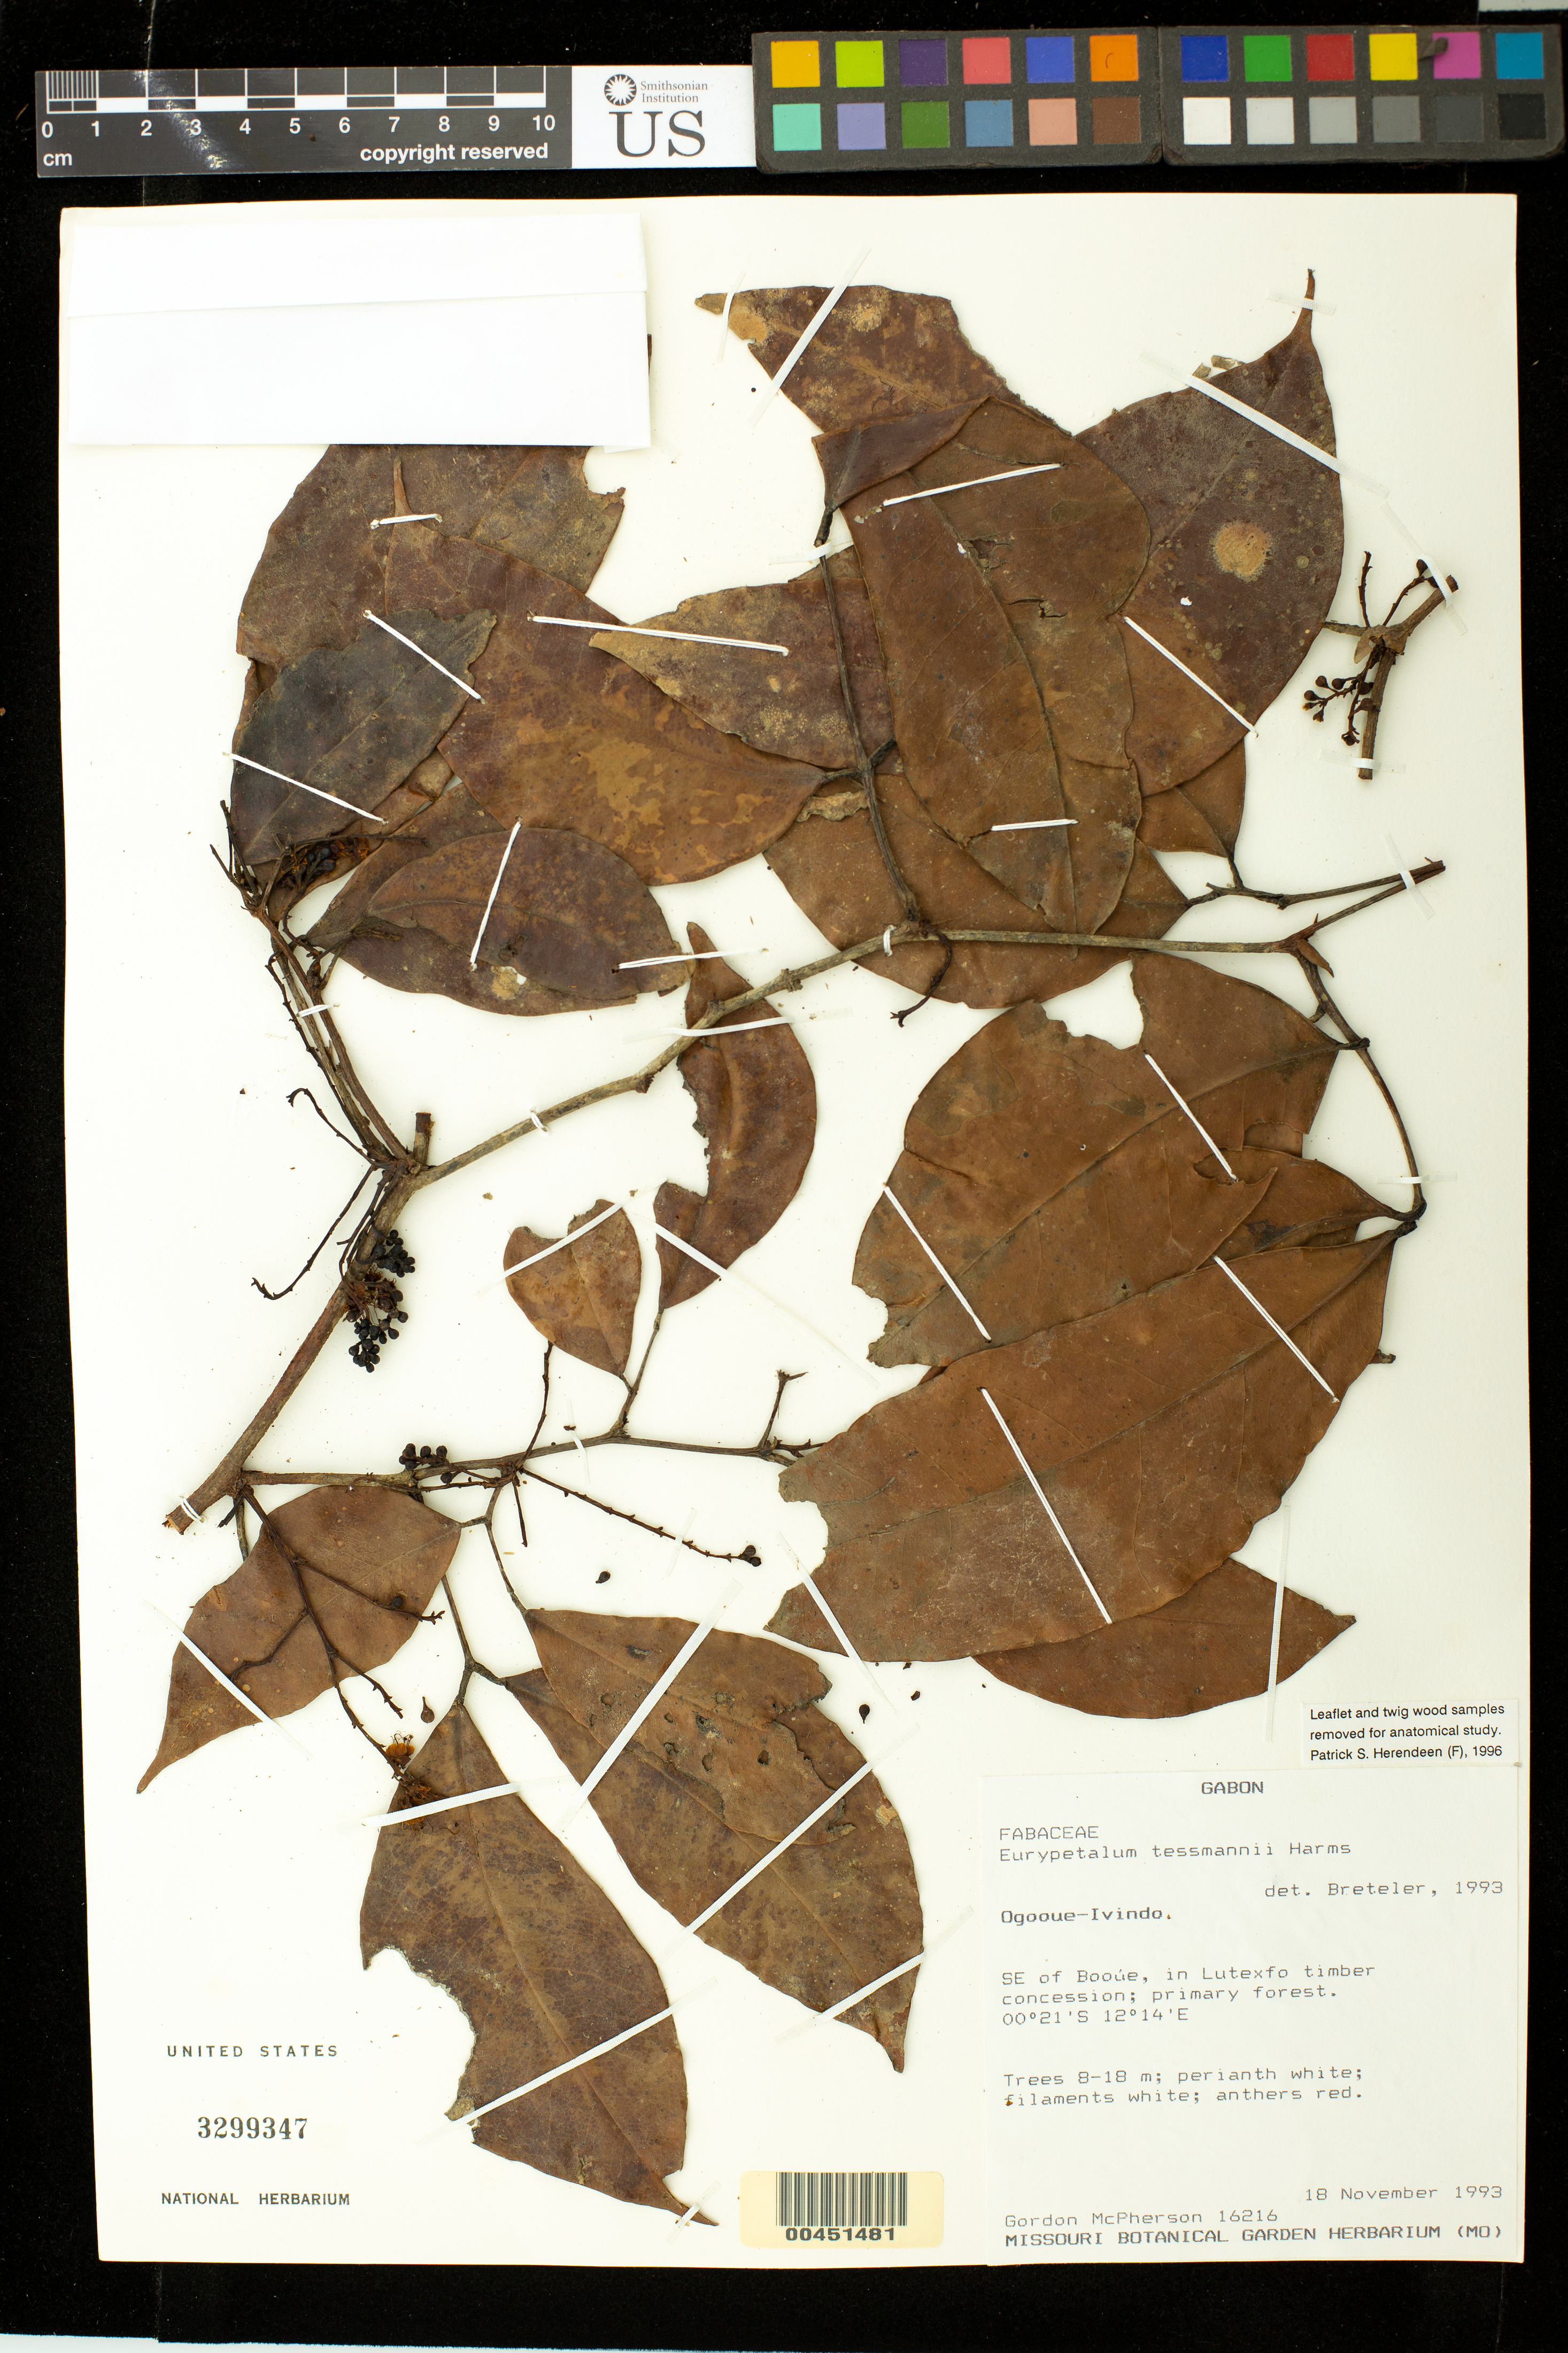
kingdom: Plantae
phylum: Tracheophyta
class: Magnoliopsida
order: Fabales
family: Fabaceae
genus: Eurypetalum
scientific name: Eurypetalum tessmannii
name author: Harms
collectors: G. D. McPherson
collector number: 16216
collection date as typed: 18 Nov 1993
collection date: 1993-11-18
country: Gabon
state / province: Ogooué-ivindo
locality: SE of Booue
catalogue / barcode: US 3299347